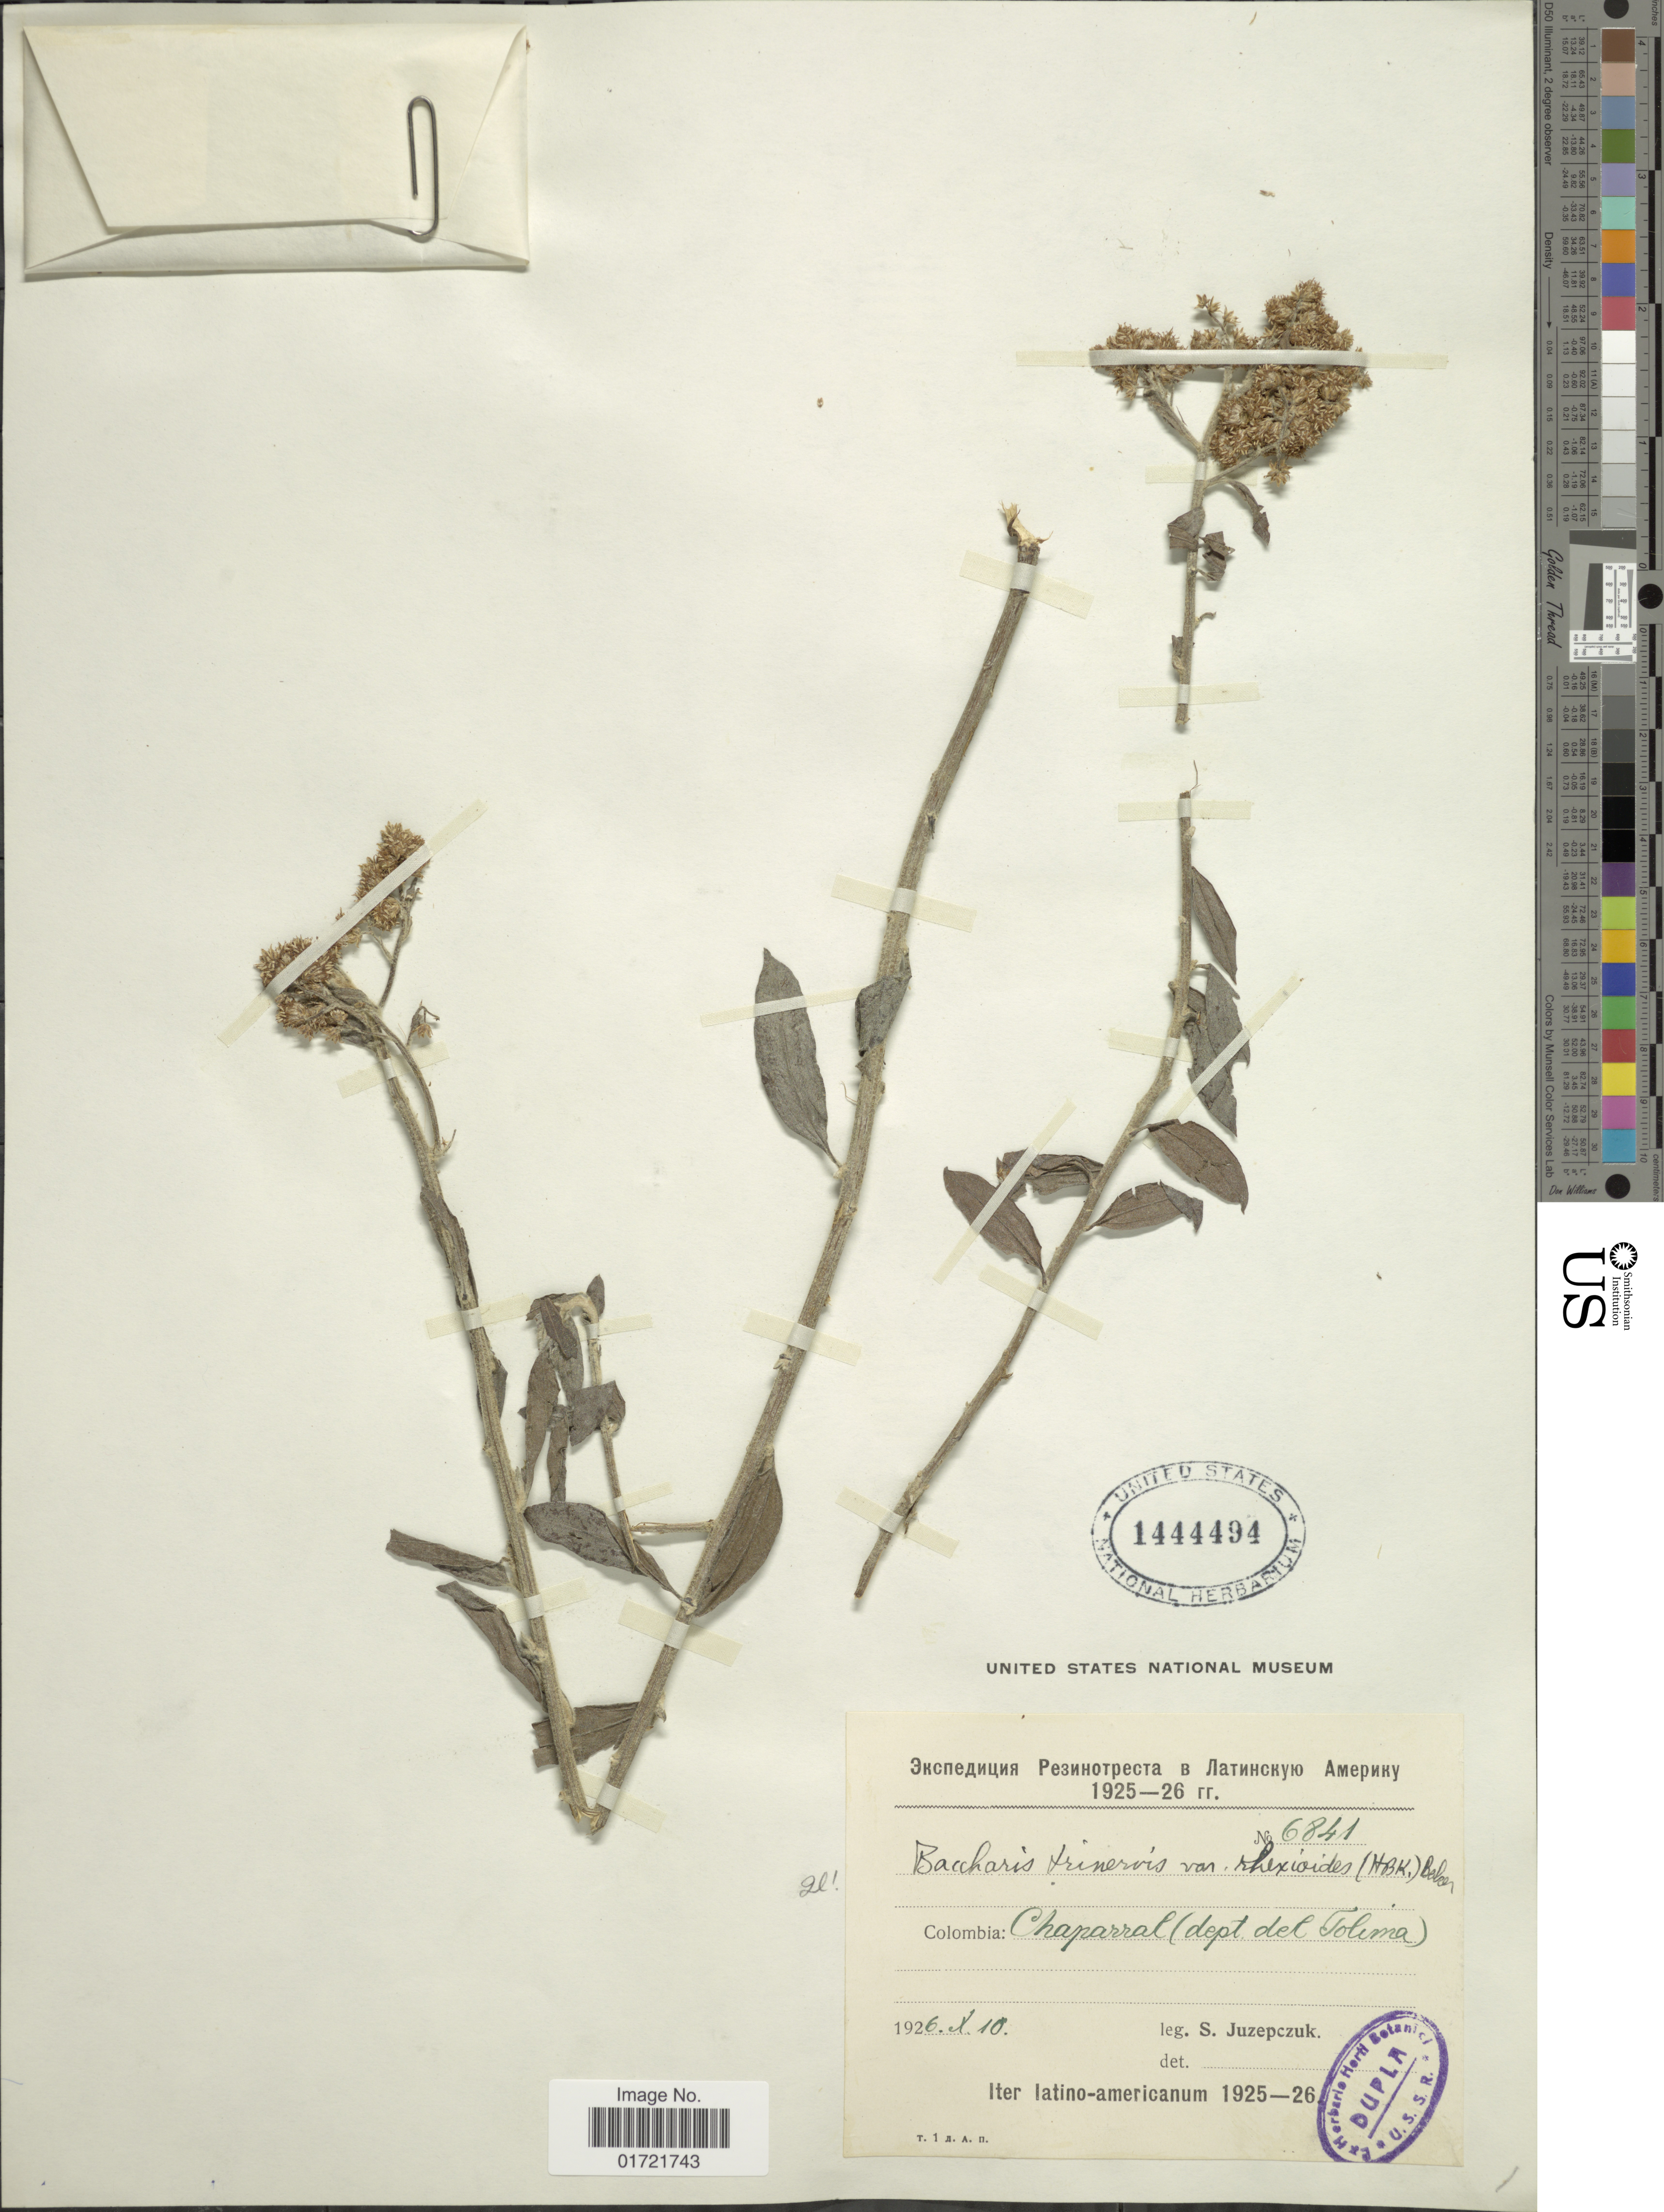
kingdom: Plantae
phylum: Tracheophyta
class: Magnoliopsida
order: Asterales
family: Asteraceae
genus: Baccharis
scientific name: Baccharis trinervis var. rhexioides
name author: (Kunth) Baker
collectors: S. V. Juzepczuk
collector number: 6841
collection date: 1926-10-10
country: Colombia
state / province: Tolima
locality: Colombia: Chaparral (dept. de Huila)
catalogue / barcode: US 1444494